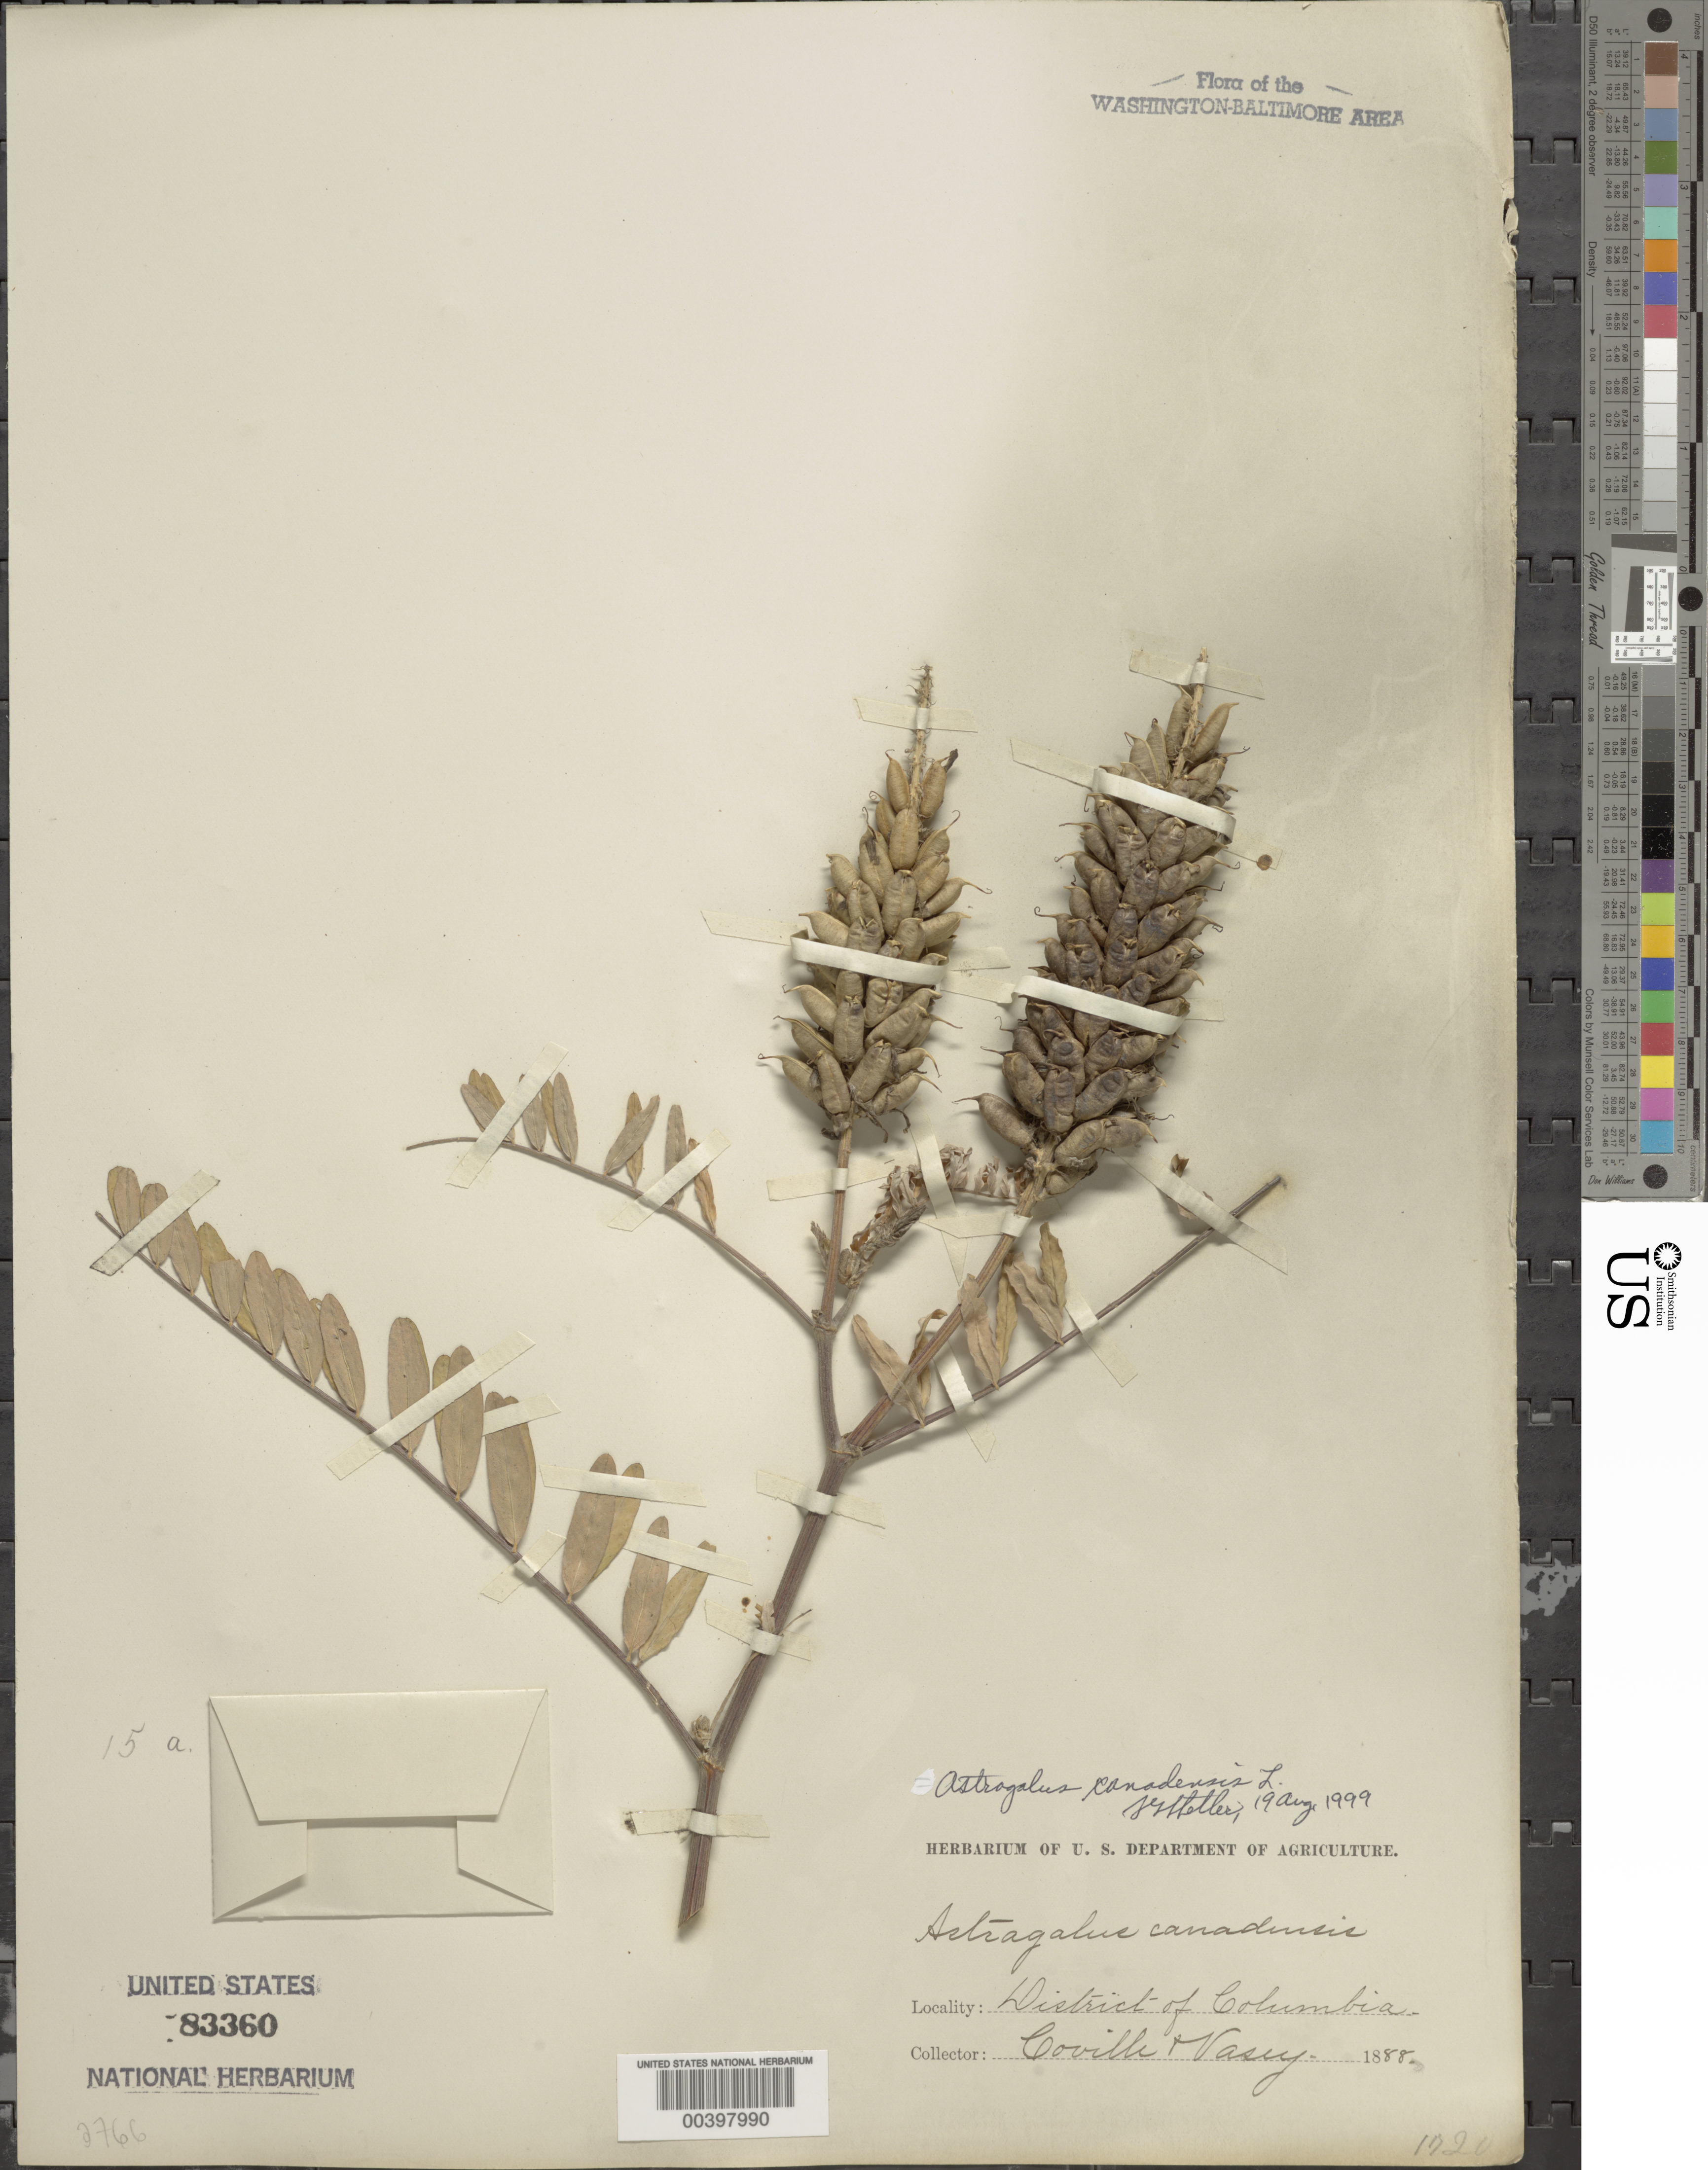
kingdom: Plantae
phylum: Tracheophyta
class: Magnoliopsida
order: Fabales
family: Fabaceae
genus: Astragalus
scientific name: Astragalus canadensis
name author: L.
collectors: F. V. Coville & G. R. Vasey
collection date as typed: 1888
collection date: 1888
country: United States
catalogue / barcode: US 83360